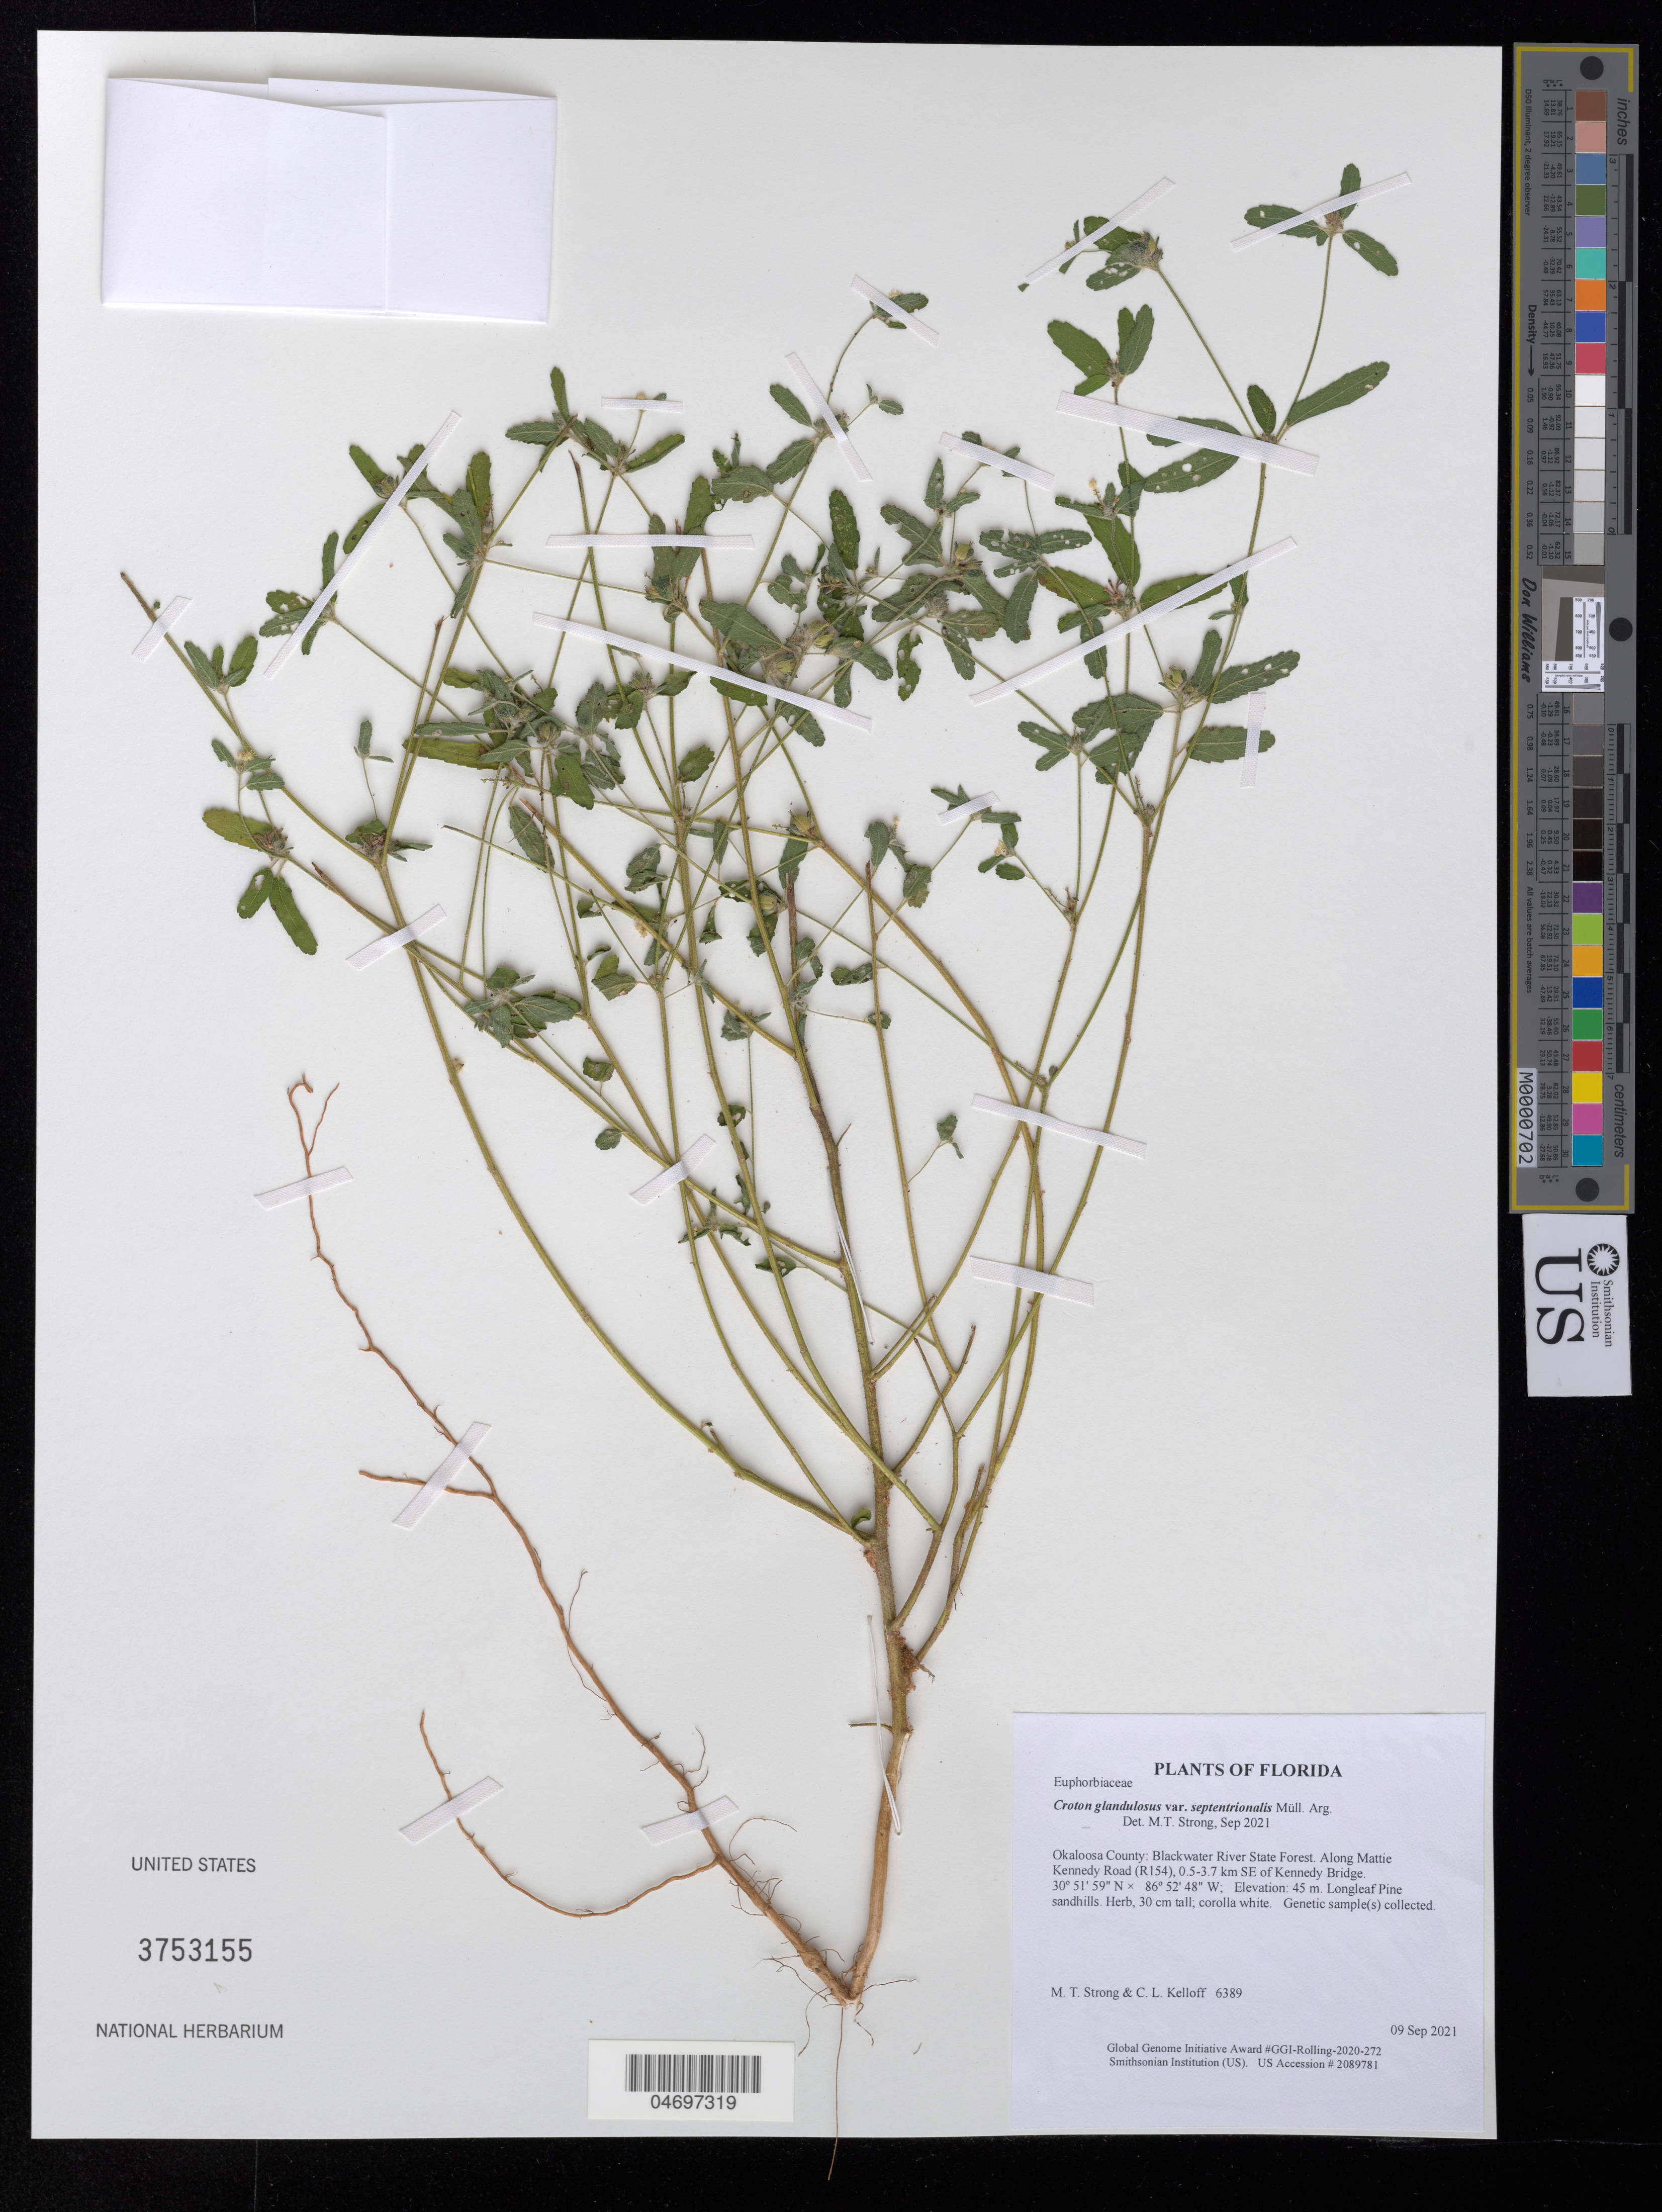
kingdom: Plantae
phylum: Tracheophyta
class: Magnoliopsida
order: Malpighiales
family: Euphorbiaceae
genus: Croton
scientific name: Croton glandulosus var. septentrionalis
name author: Müll. Arg.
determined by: Strong, Mark T.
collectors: M. T. Strong & C. L. Kelloff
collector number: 6389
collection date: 2021-09-09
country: United States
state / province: Florida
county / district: Okaloosa County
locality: Blackwater River State Forest. Along Mattie Kennedy Road (R154), 0.5-3.7 km SE of Kennedy Bridge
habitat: Longleaf Pine sandhills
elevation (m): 45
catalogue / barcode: US 3753155